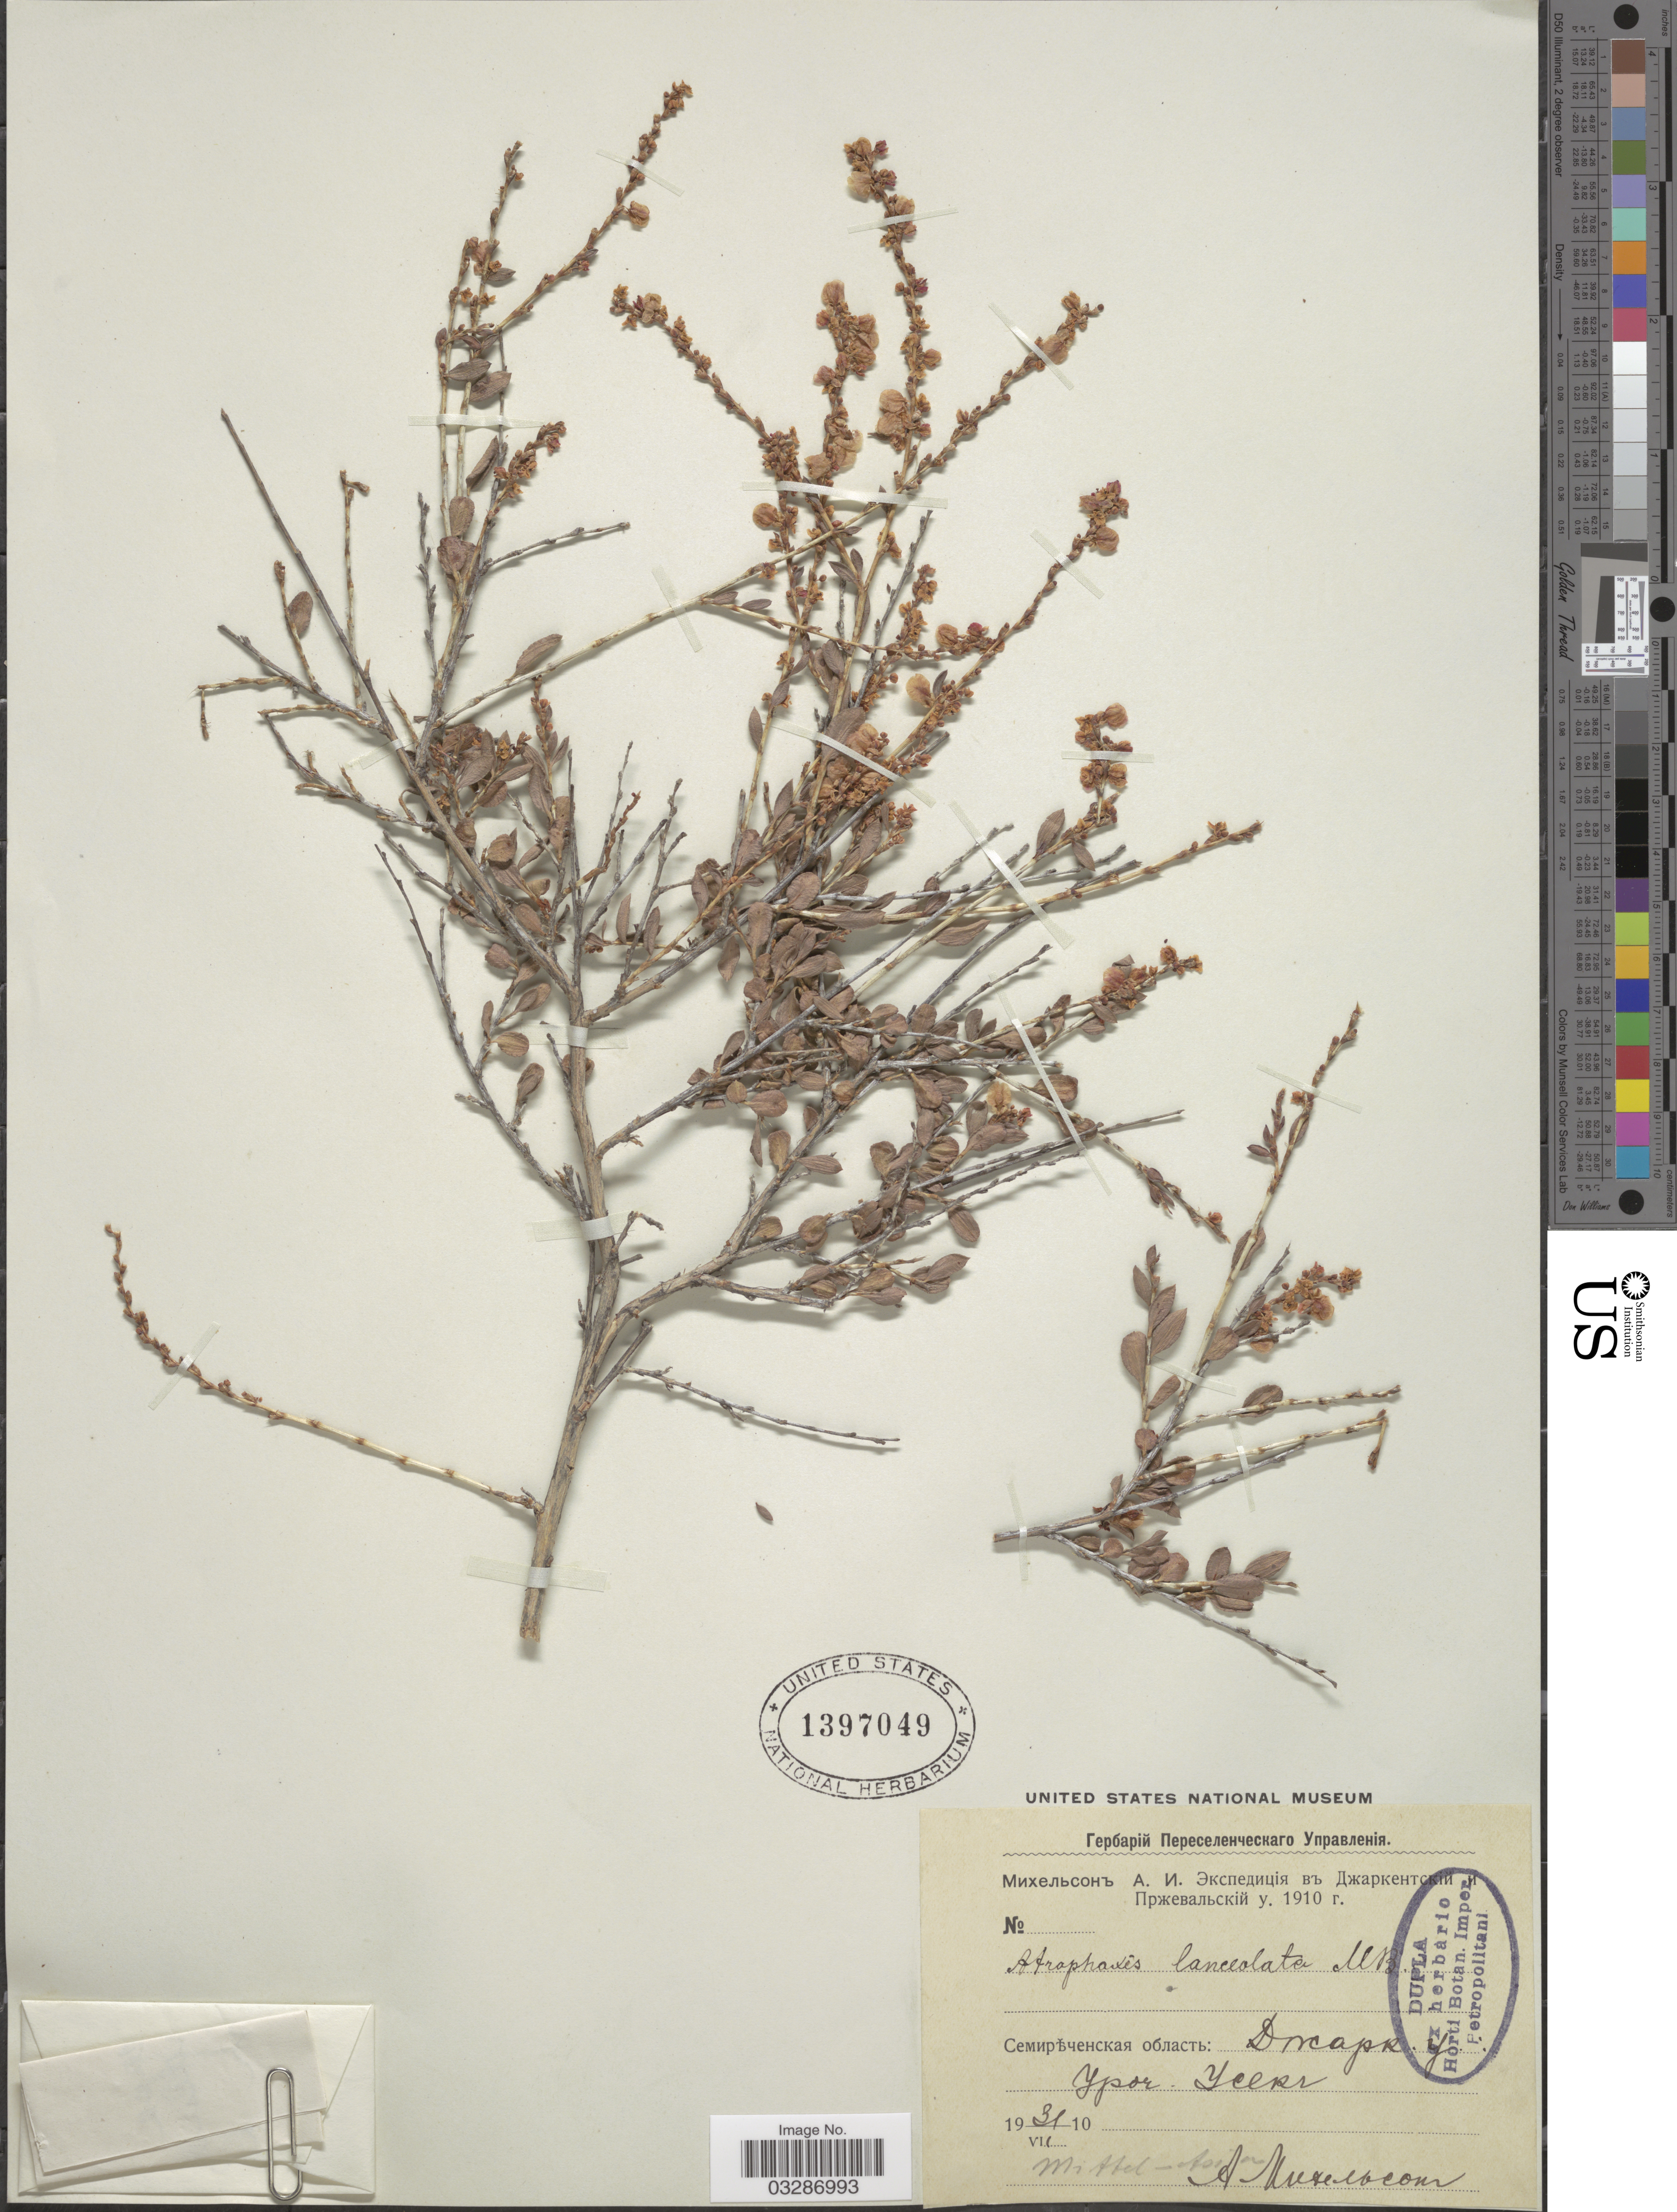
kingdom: Plantae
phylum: Tracheophyta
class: Magnoliopsida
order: Caryophyllales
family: Polygonaceae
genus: Atraphaxis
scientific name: Atraphaxis frutescens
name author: (L.) K. Koch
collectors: A. Mikhelson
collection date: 1910-07-31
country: Kazakhstan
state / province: Almaty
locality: Usek near Dzharkent.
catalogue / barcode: US 1397049